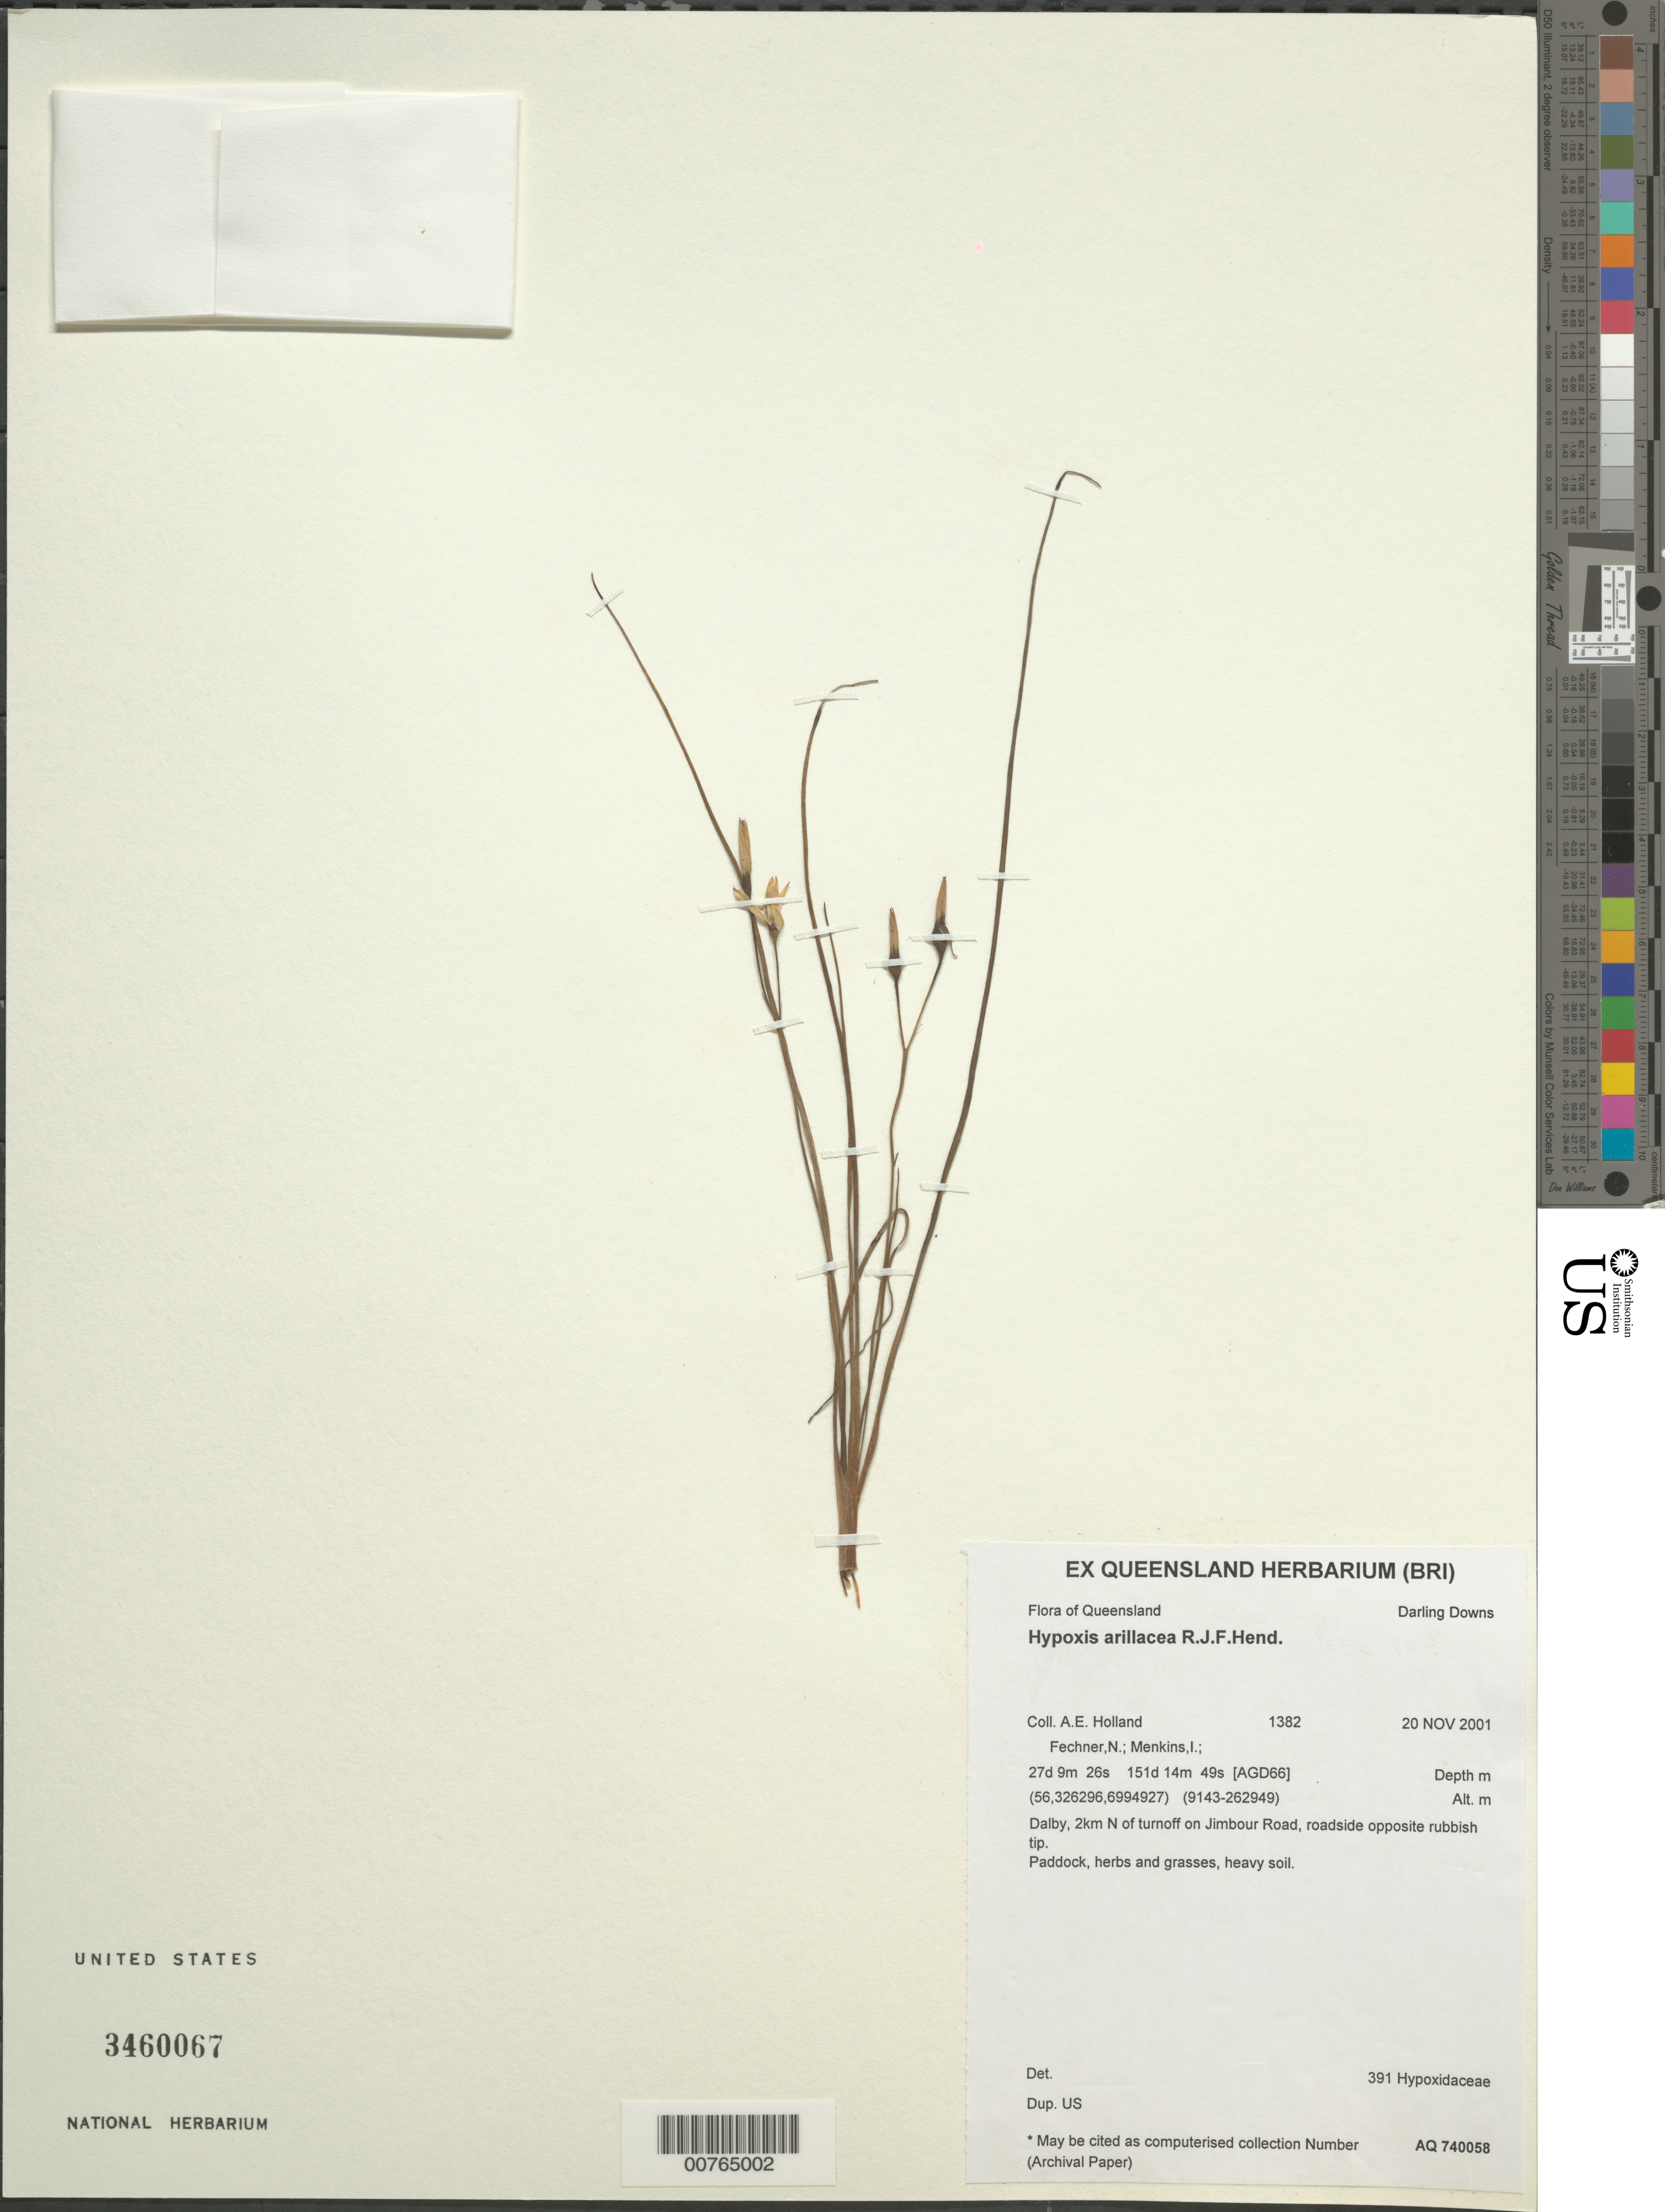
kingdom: Plantae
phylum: Tracheophyta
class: Liliopsida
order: Asparagales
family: Hypoxidaceae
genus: Hypoxis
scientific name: Hypoxis arillacea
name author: R.J.F. Hend.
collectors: A. Holland, N. Fechner & I. Menkins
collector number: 1382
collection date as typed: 20 Nov 2001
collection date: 2001-11-20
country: Australia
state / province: Queensland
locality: Darling Downs, Dalby, N of Jimbour Road.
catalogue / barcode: US 3460067